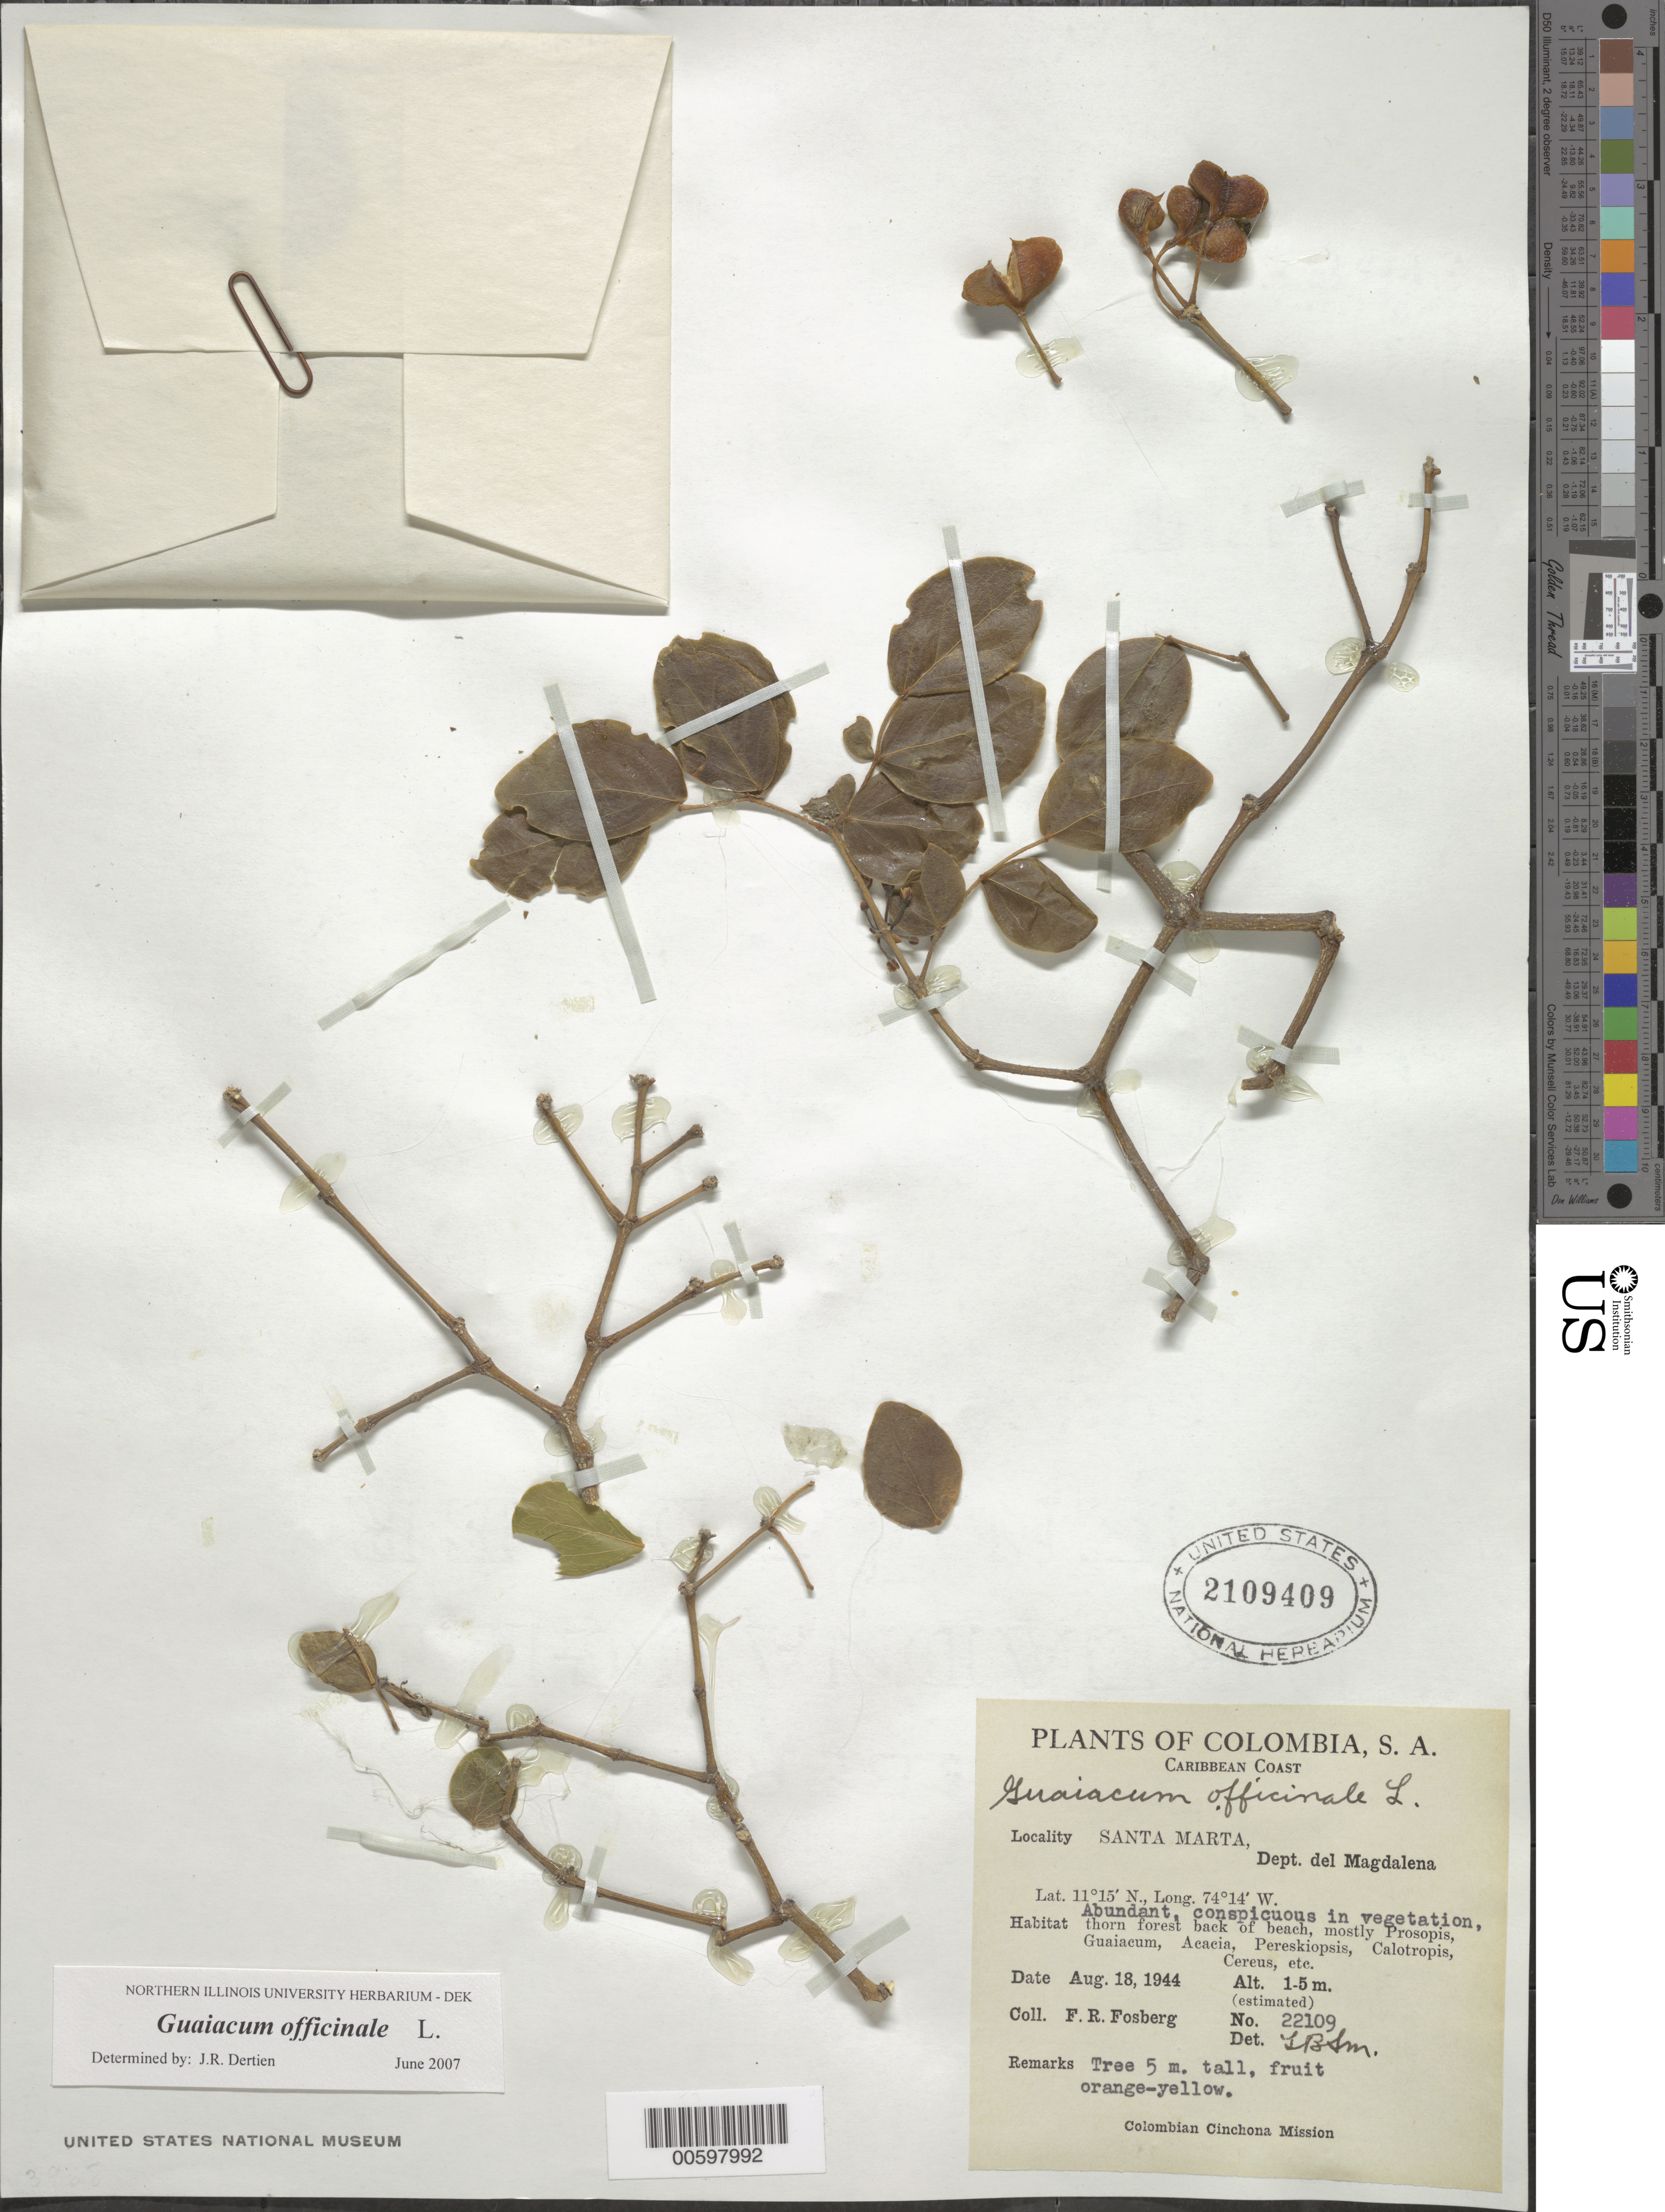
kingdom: Plantae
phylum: Tracheophyta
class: Magnoliopsida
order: Zygophyllales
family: Zygophyllaceae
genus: Guaiacum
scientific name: Guaiacum officinale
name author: L.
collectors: F. R. Fosberg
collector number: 22109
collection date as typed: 18 Aug 1944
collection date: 1944-08-18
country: Colombia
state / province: Magdalena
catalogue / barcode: US 2109409